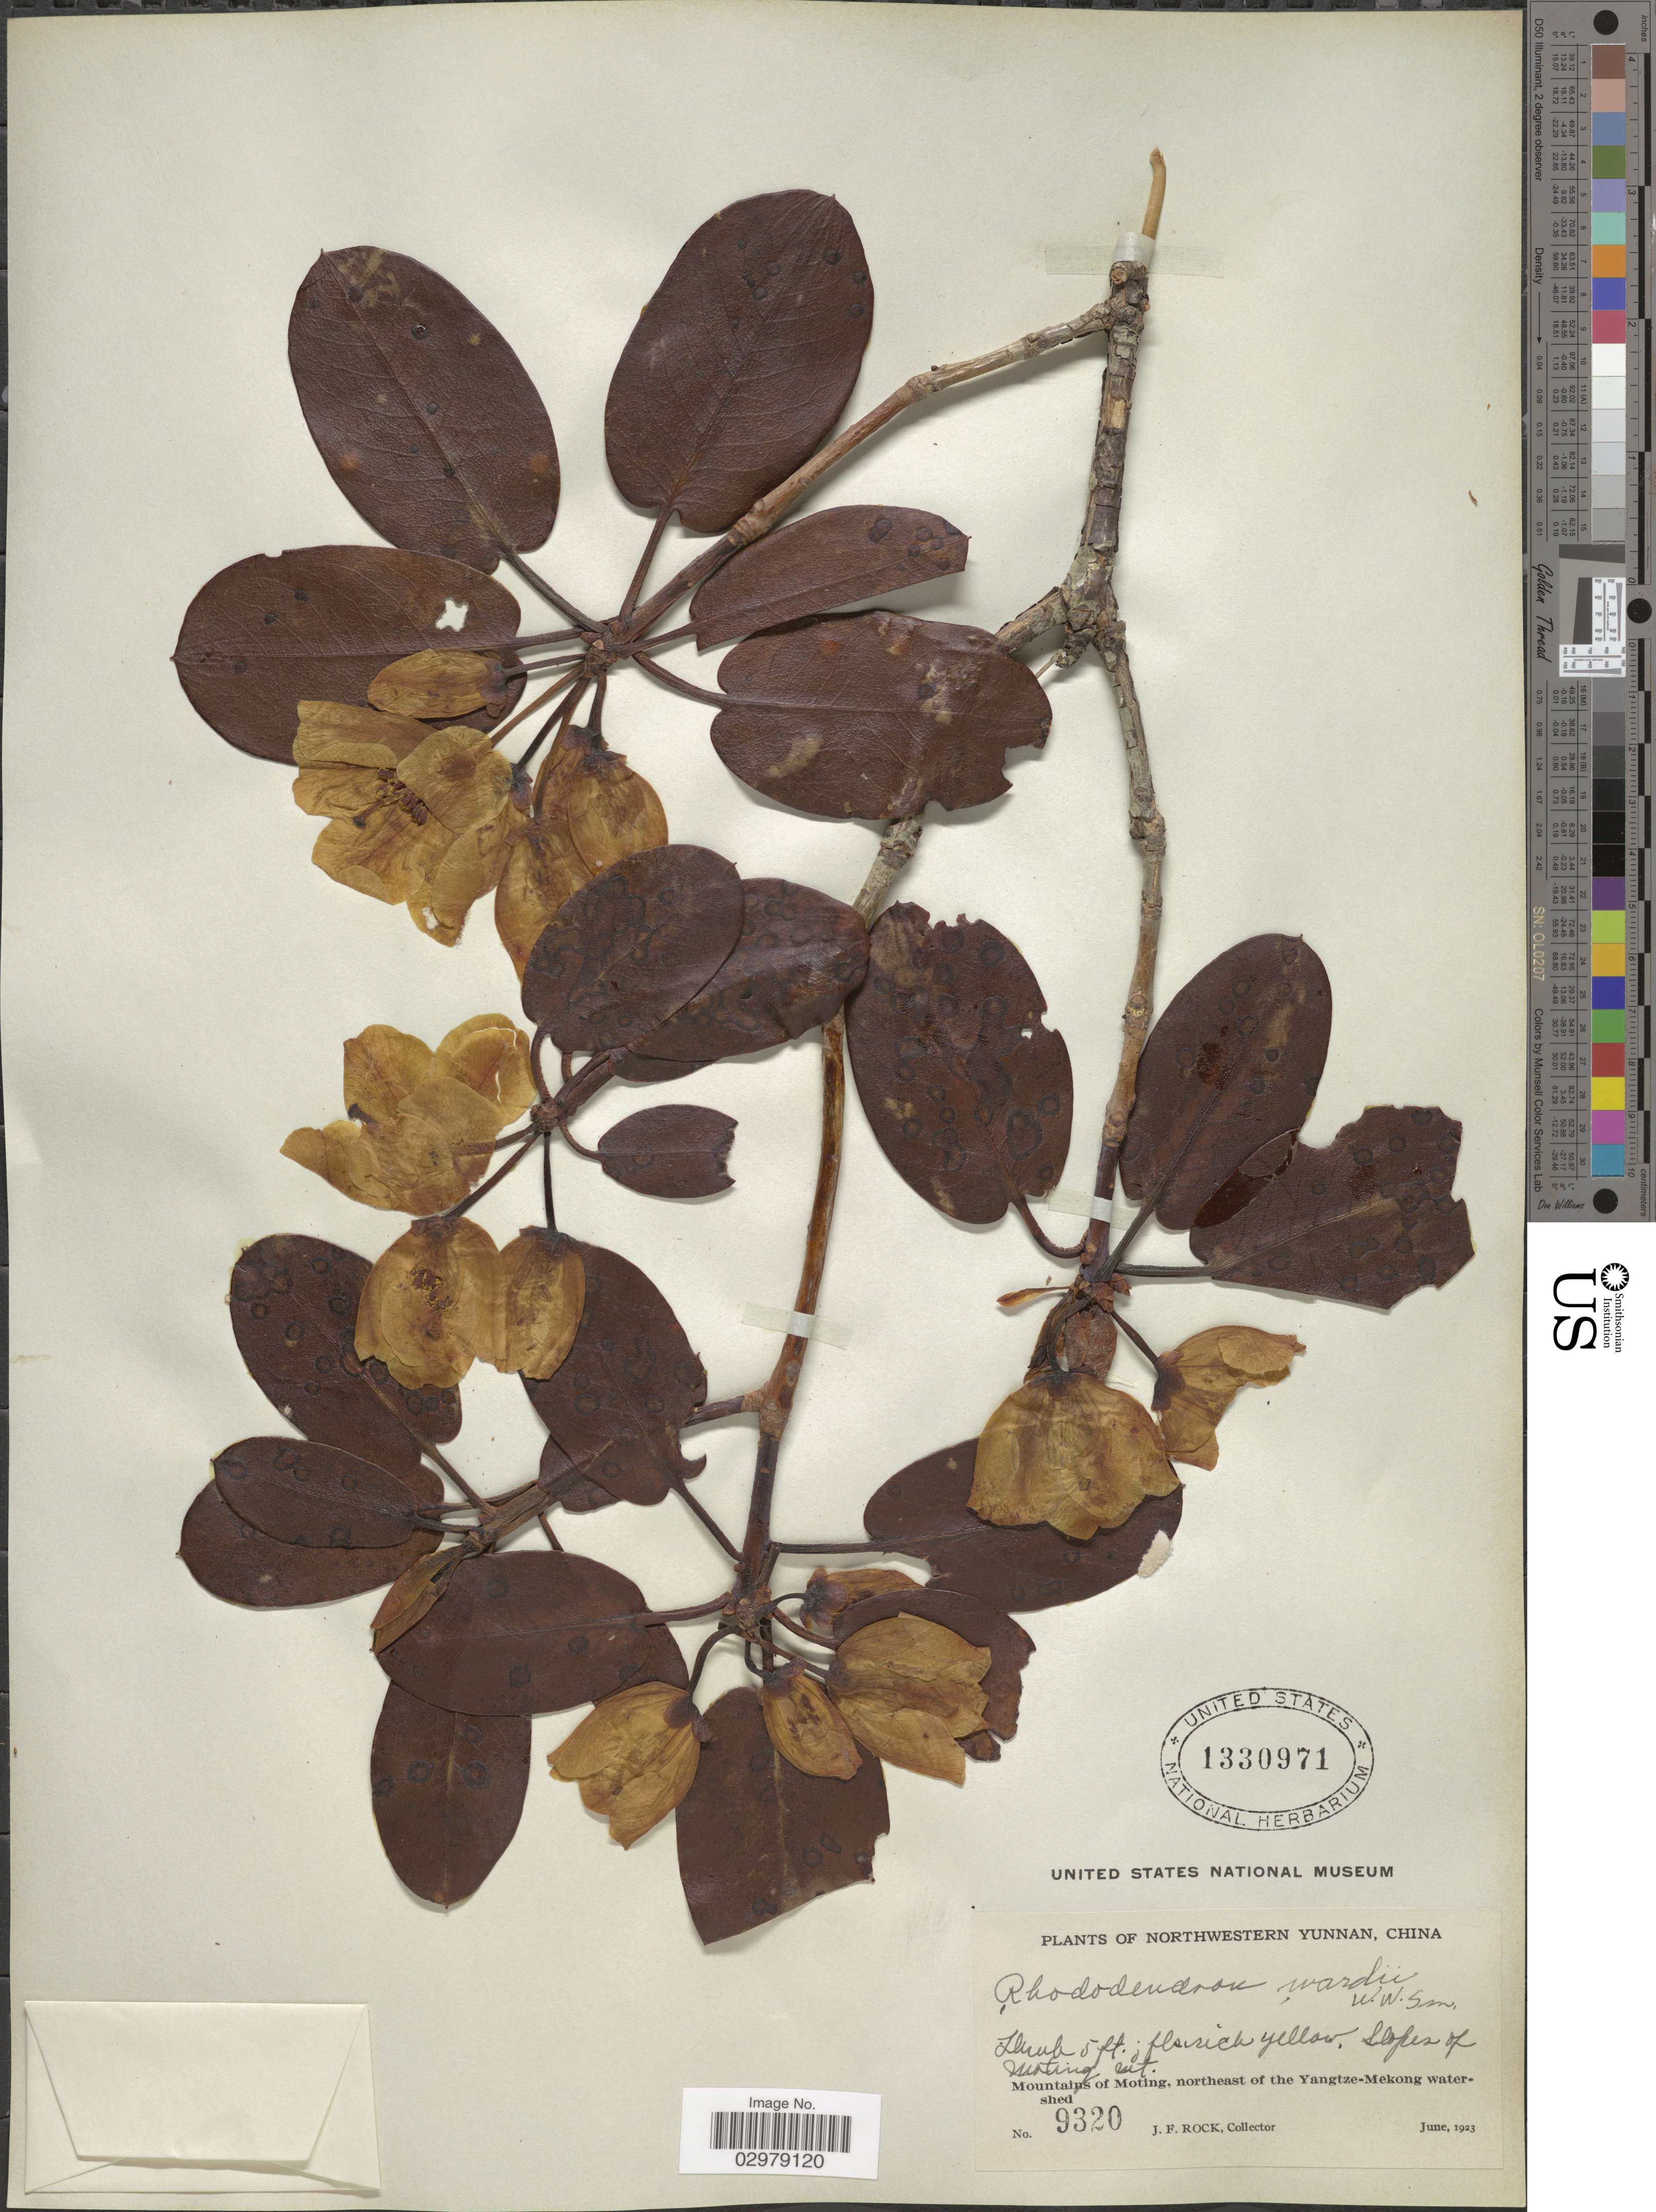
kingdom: Plantae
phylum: Tracheophyta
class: Magnoliopsida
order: Ericales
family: Ericaceae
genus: Rhododendron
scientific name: Rhododendron wardii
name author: W.W. Sm.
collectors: J. Rock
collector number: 9320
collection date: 1923-06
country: China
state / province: Yunnan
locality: Northwestern Yunnan. Slopes of Moting Mt. Mountains of Moting, northeast of the Yangtze-Mekong watershed.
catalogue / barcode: US 1330971